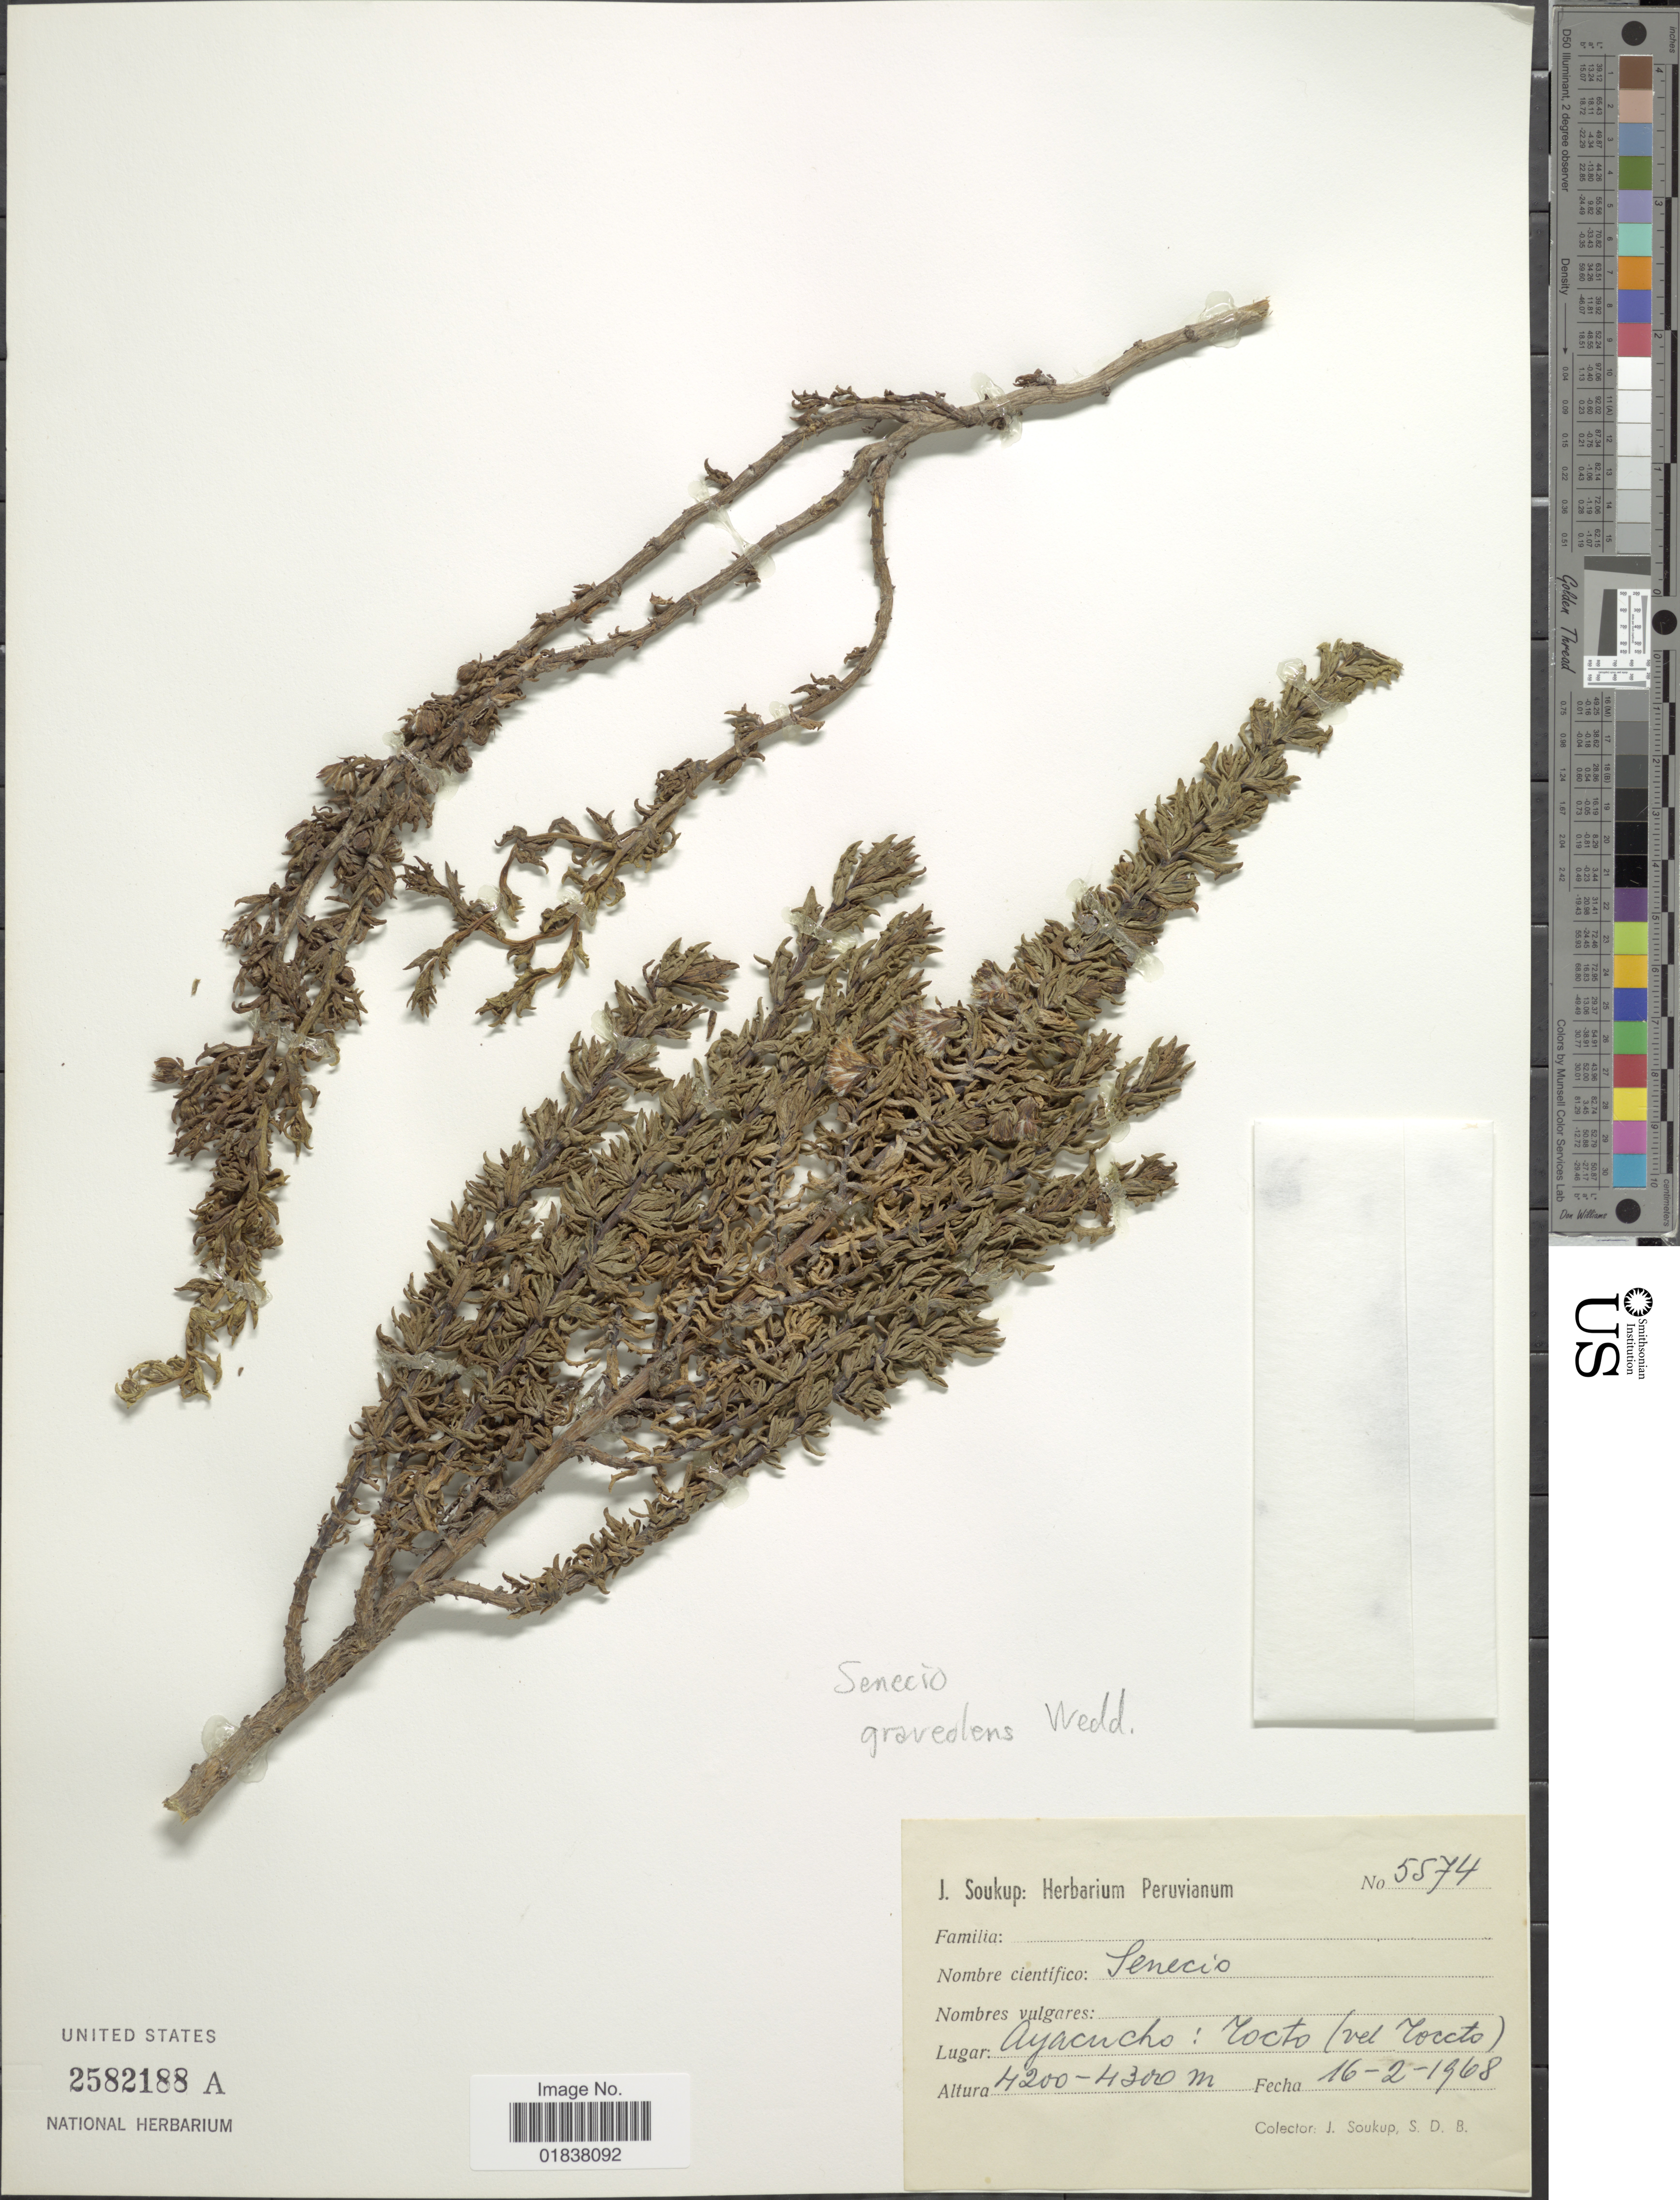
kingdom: Plantae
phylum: Tracheophyta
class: Magnoliopsida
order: Asterales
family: Asteraceae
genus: Senecio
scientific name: Senecio nutans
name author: Sch. Bip.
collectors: J. Soukup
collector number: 5574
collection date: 1968-02-16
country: Peru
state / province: Ayacucho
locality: Tocto (vel Toccto)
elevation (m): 4200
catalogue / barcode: US 2582188A